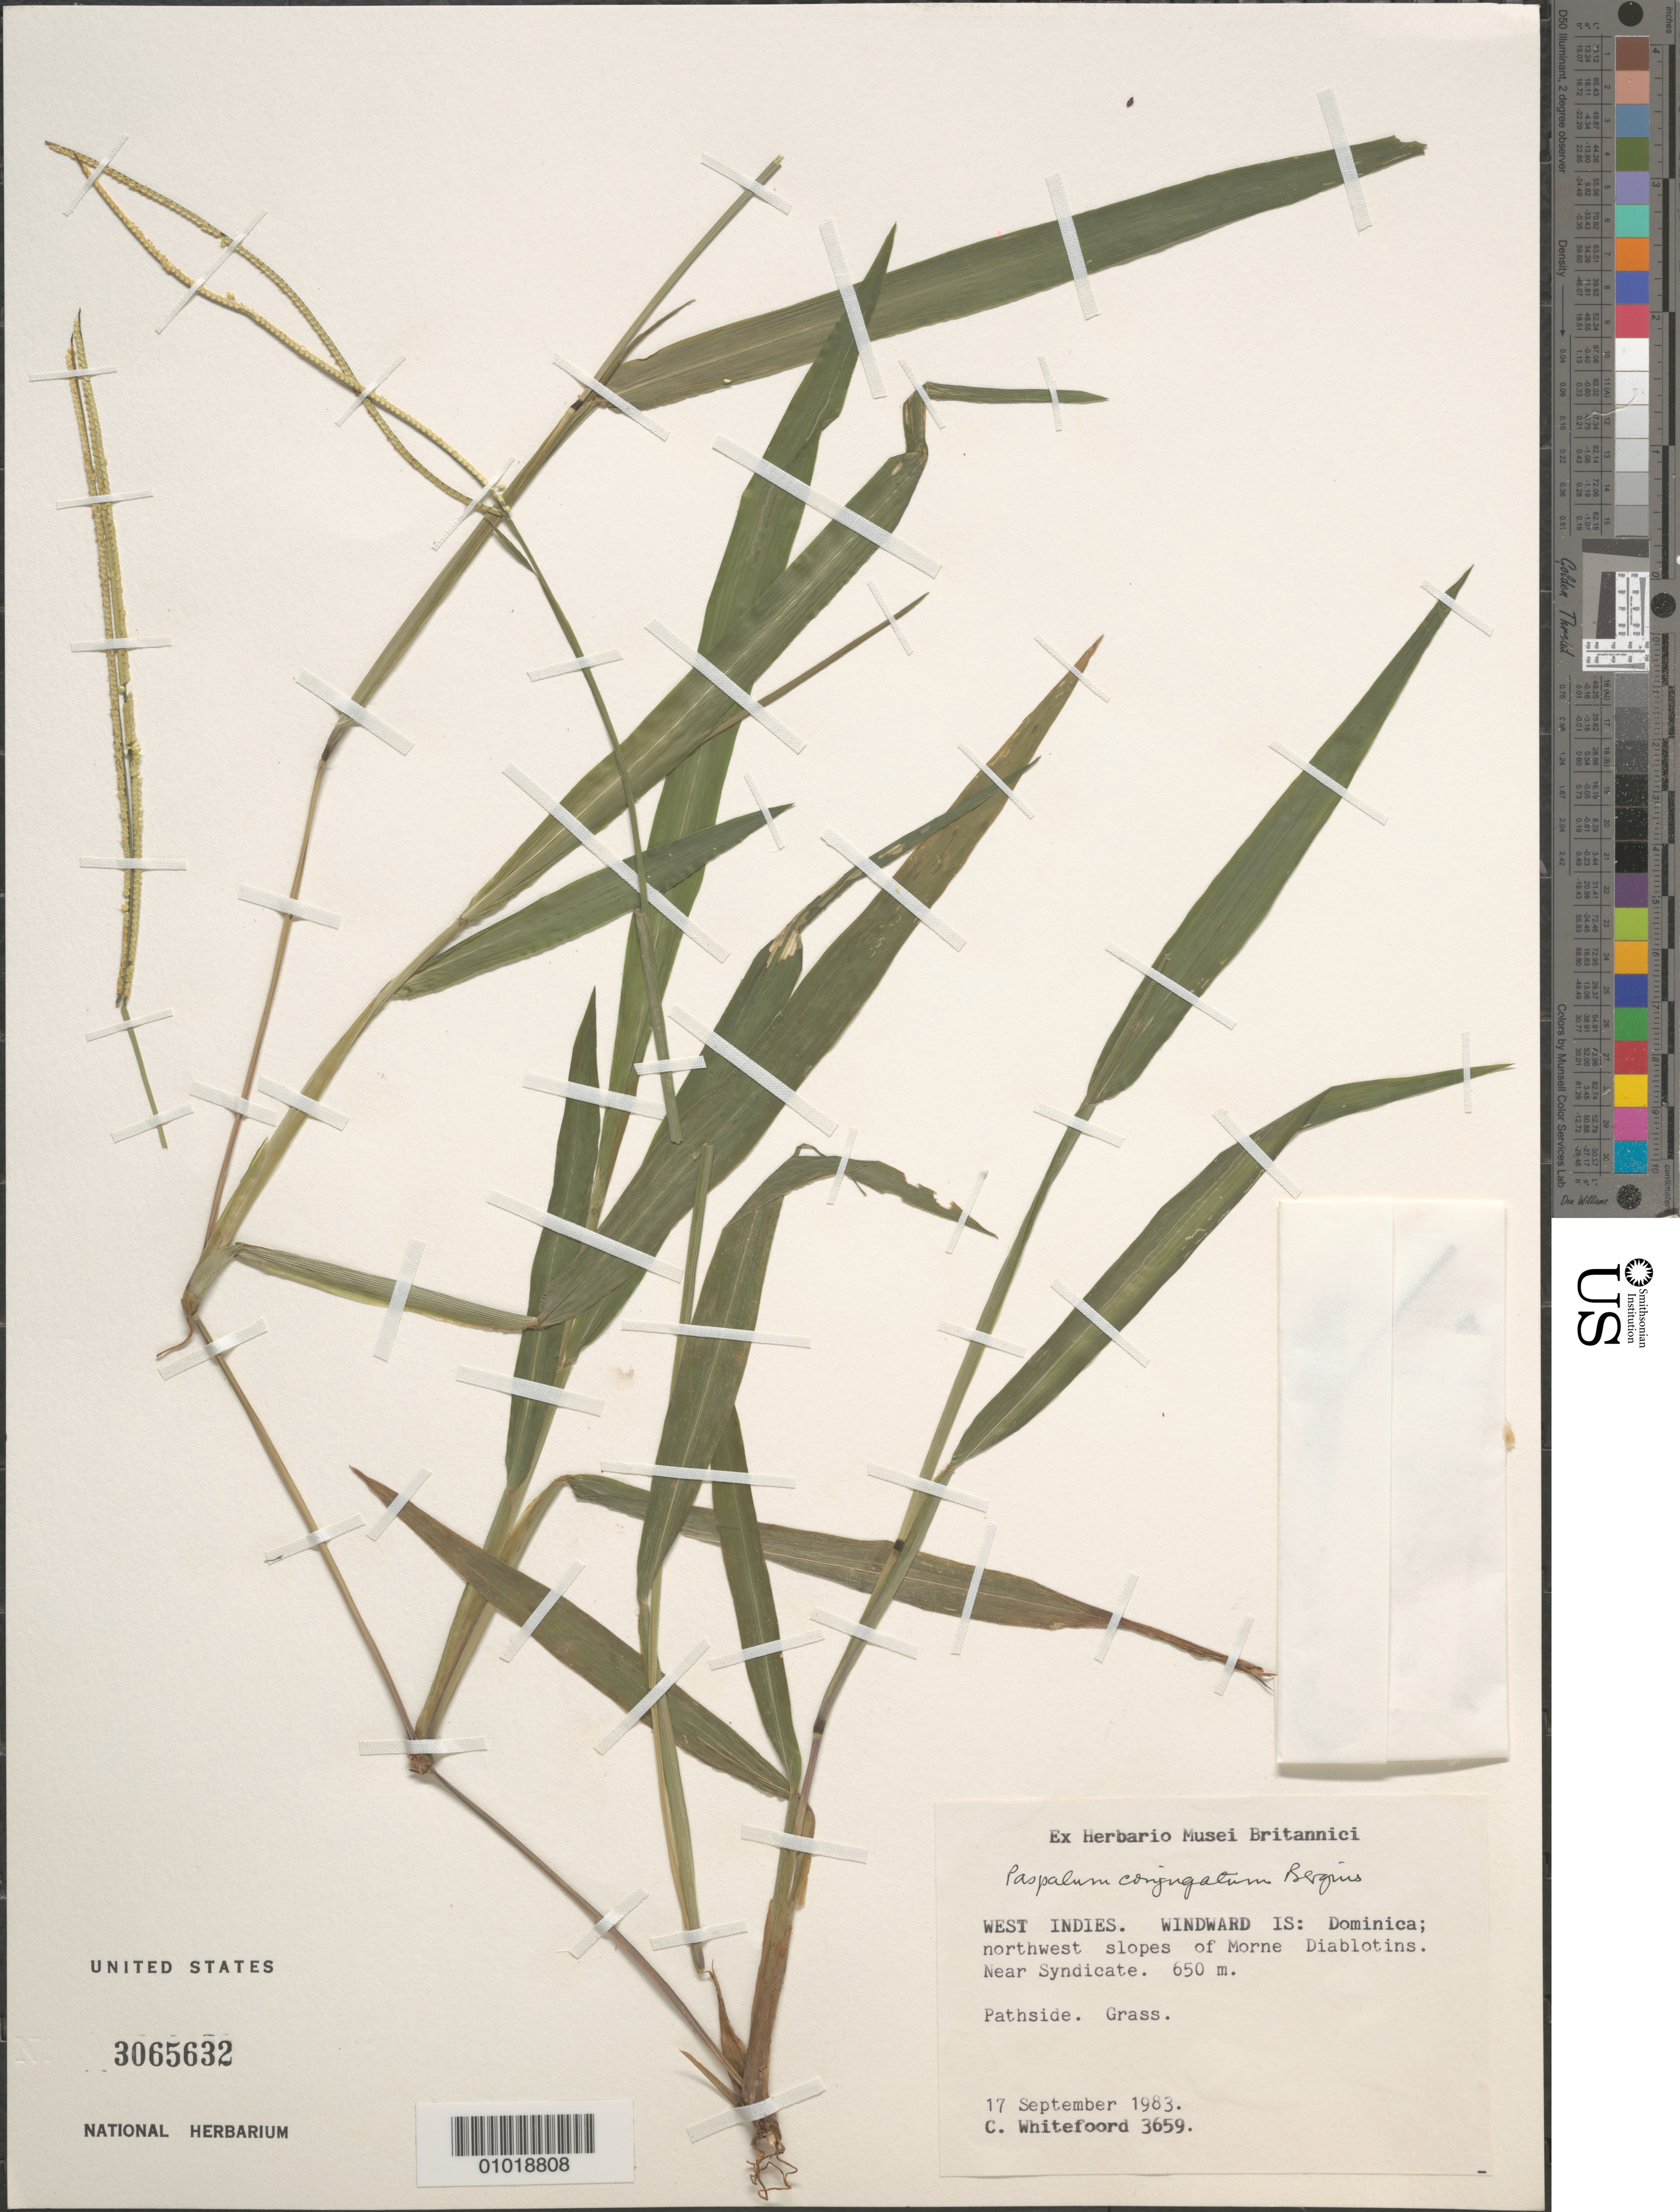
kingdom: Plantae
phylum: Tracheophyta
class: Liliopsida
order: Poales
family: Poaceae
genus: Paspalum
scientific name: Paspalum conjugatum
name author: P.J. Bergius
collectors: C. Whitefoord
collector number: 3659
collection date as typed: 17 Sep 1983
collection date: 1983-09-17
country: Dominica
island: Dominica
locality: Windward Islands, NW slpes of Morne Diablotins. Near Syndicate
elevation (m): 650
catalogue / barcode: US 3065632